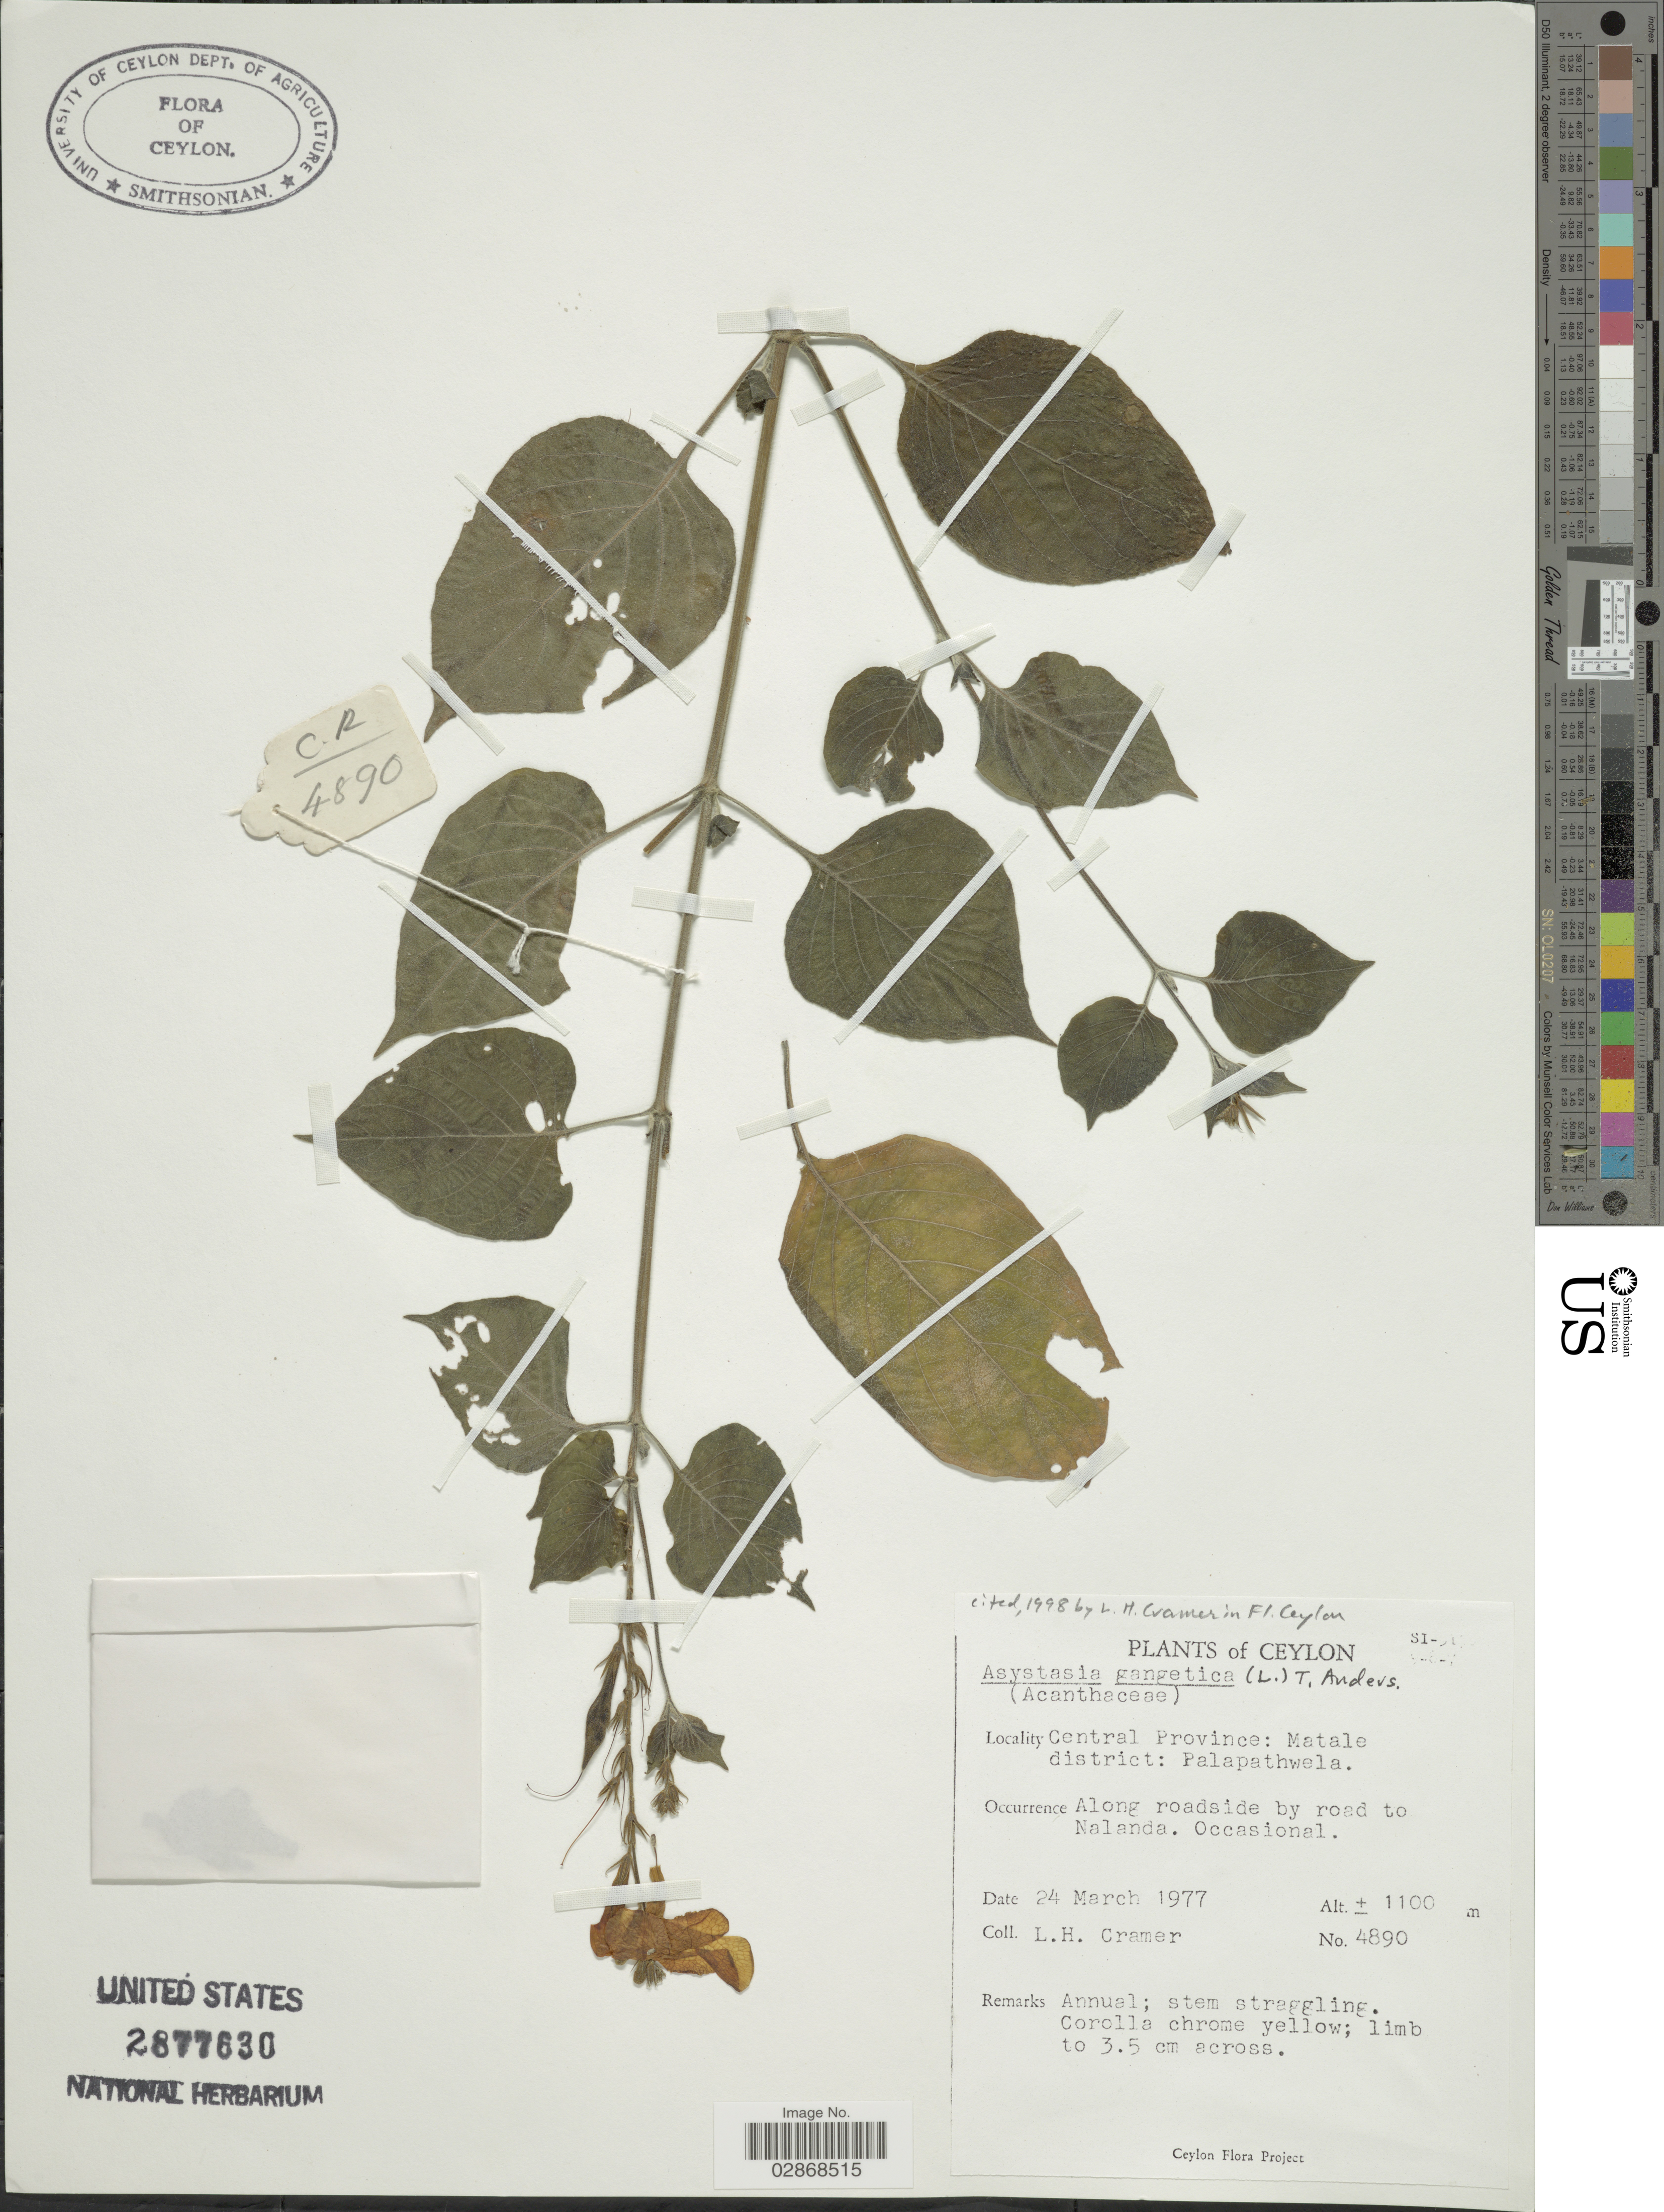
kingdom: Plantae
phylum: Tracheophyta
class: Magnoliopsida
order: Lamiales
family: Acanthaceae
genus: Asystasia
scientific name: Asystasia gangetica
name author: (L.) T. Anderson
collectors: L. H. Cramer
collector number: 4890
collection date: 1977-03-24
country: Sri Lanka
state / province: Central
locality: Ceylon. Matale district: Palapathwela. Along roadside by road to Nalanda.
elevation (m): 1100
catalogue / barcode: US 2877630